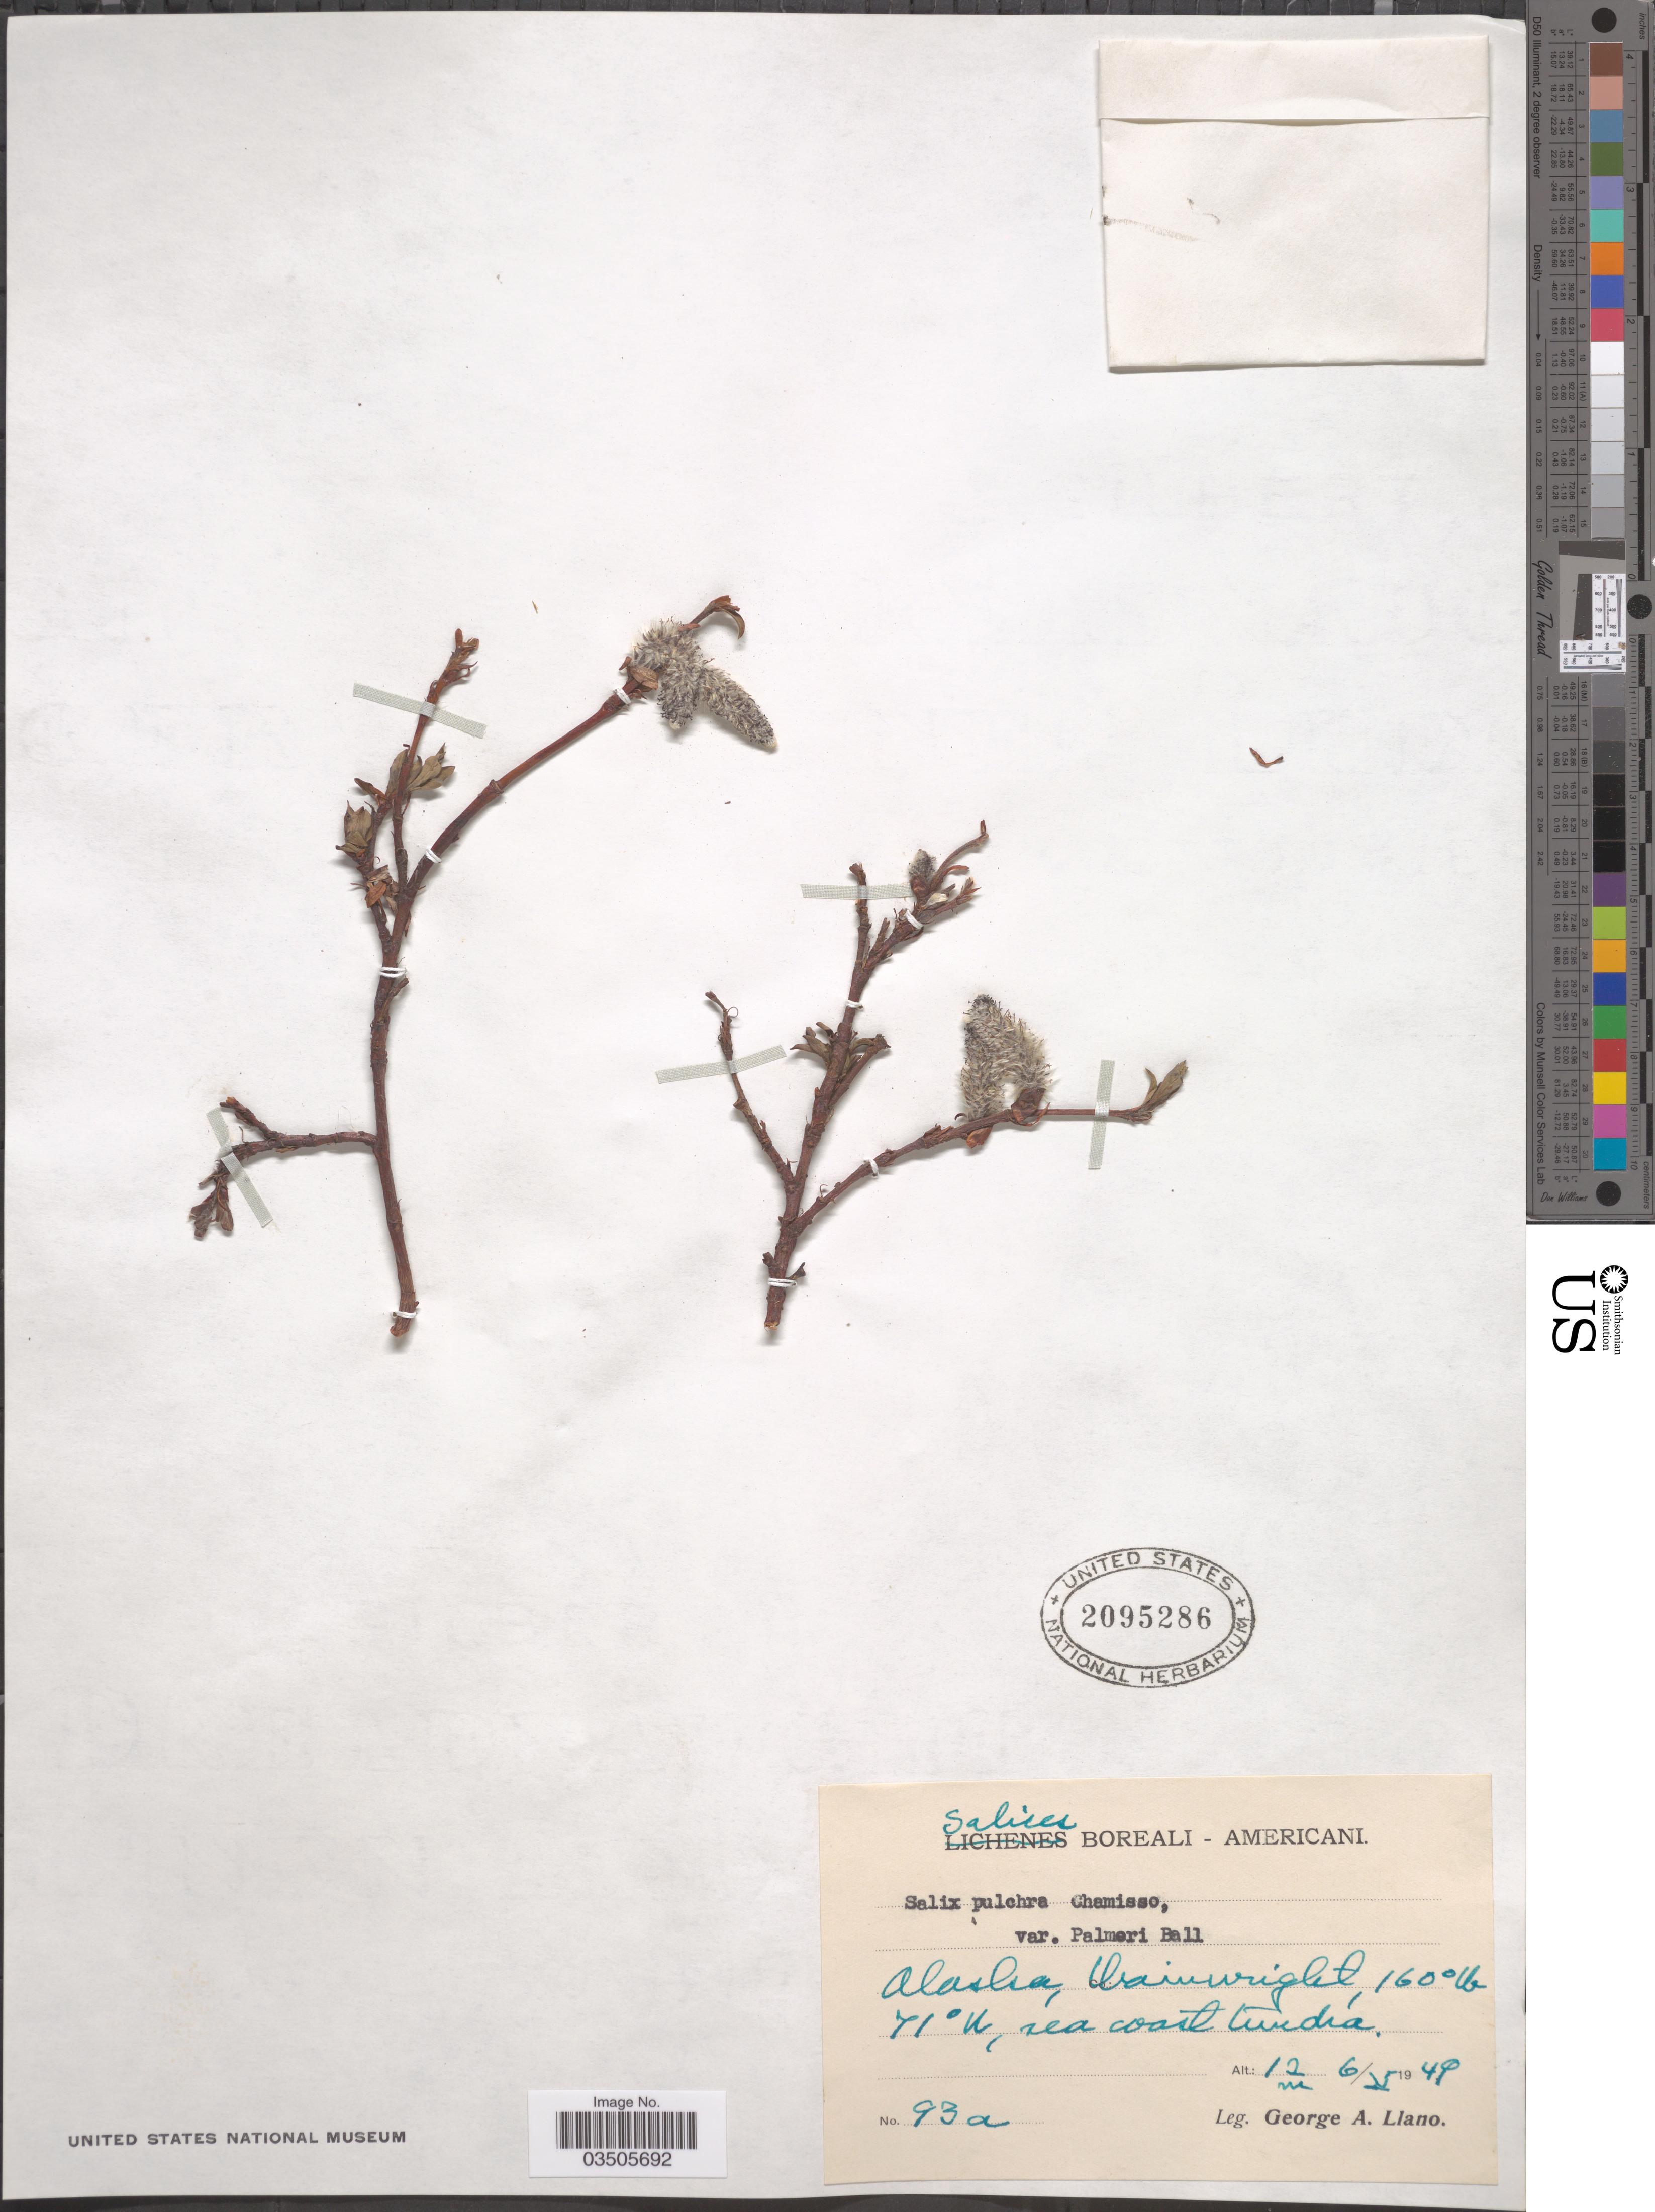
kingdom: Plantae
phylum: Tracheophyta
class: Magnoliopsida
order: Malpighiales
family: Salicaceae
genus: Salix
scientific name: Salix pulchra var. palmeri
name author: C.R. Ball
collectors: G. Llano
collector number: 93a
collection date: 1949-06-05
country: United States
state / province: Alaska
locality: Wainwright.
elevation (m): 12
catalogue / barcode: US 2095286